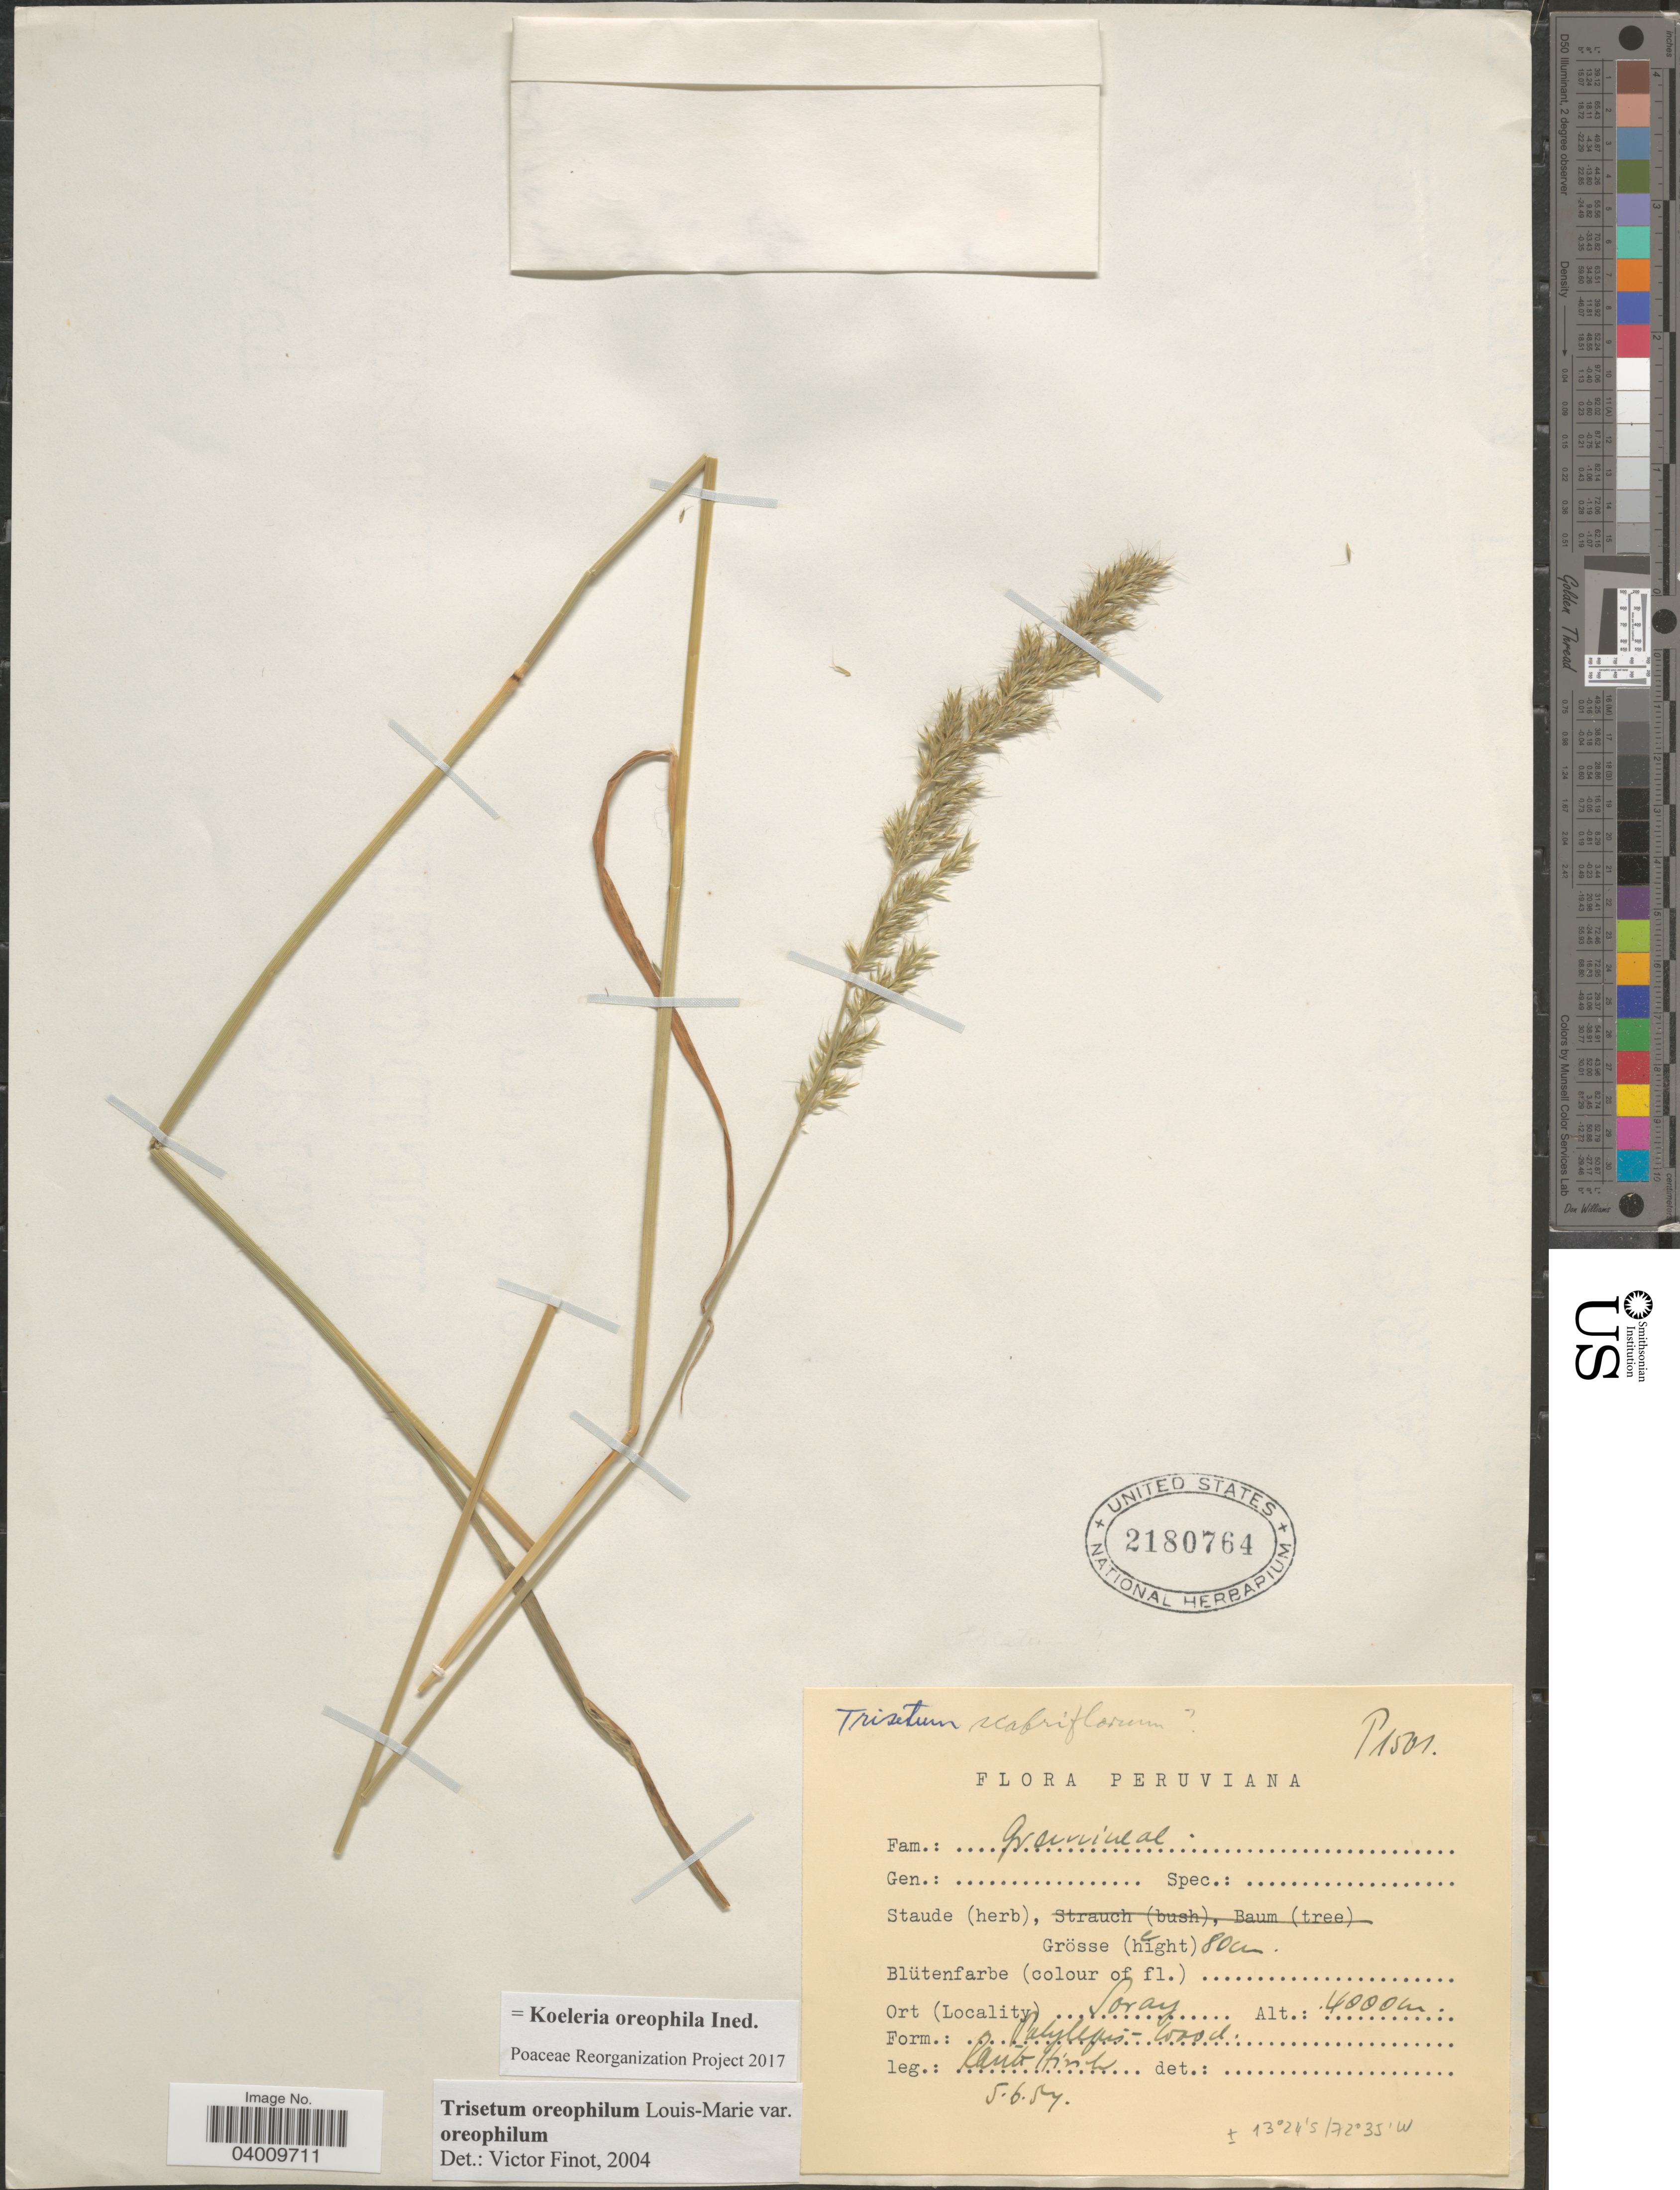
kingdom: Plantae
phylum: Tracheophyta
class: Liliopsida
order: Poales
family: Poaceae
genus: Koeleria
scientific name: Koeleria oreophila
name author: (Louis-Marie) Barberá et al.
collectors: W. Rauh & G. Hirsch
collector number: P1501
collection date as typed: Transcribed d/m/y: 5/6/57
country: Peru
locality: Soray.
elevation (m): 4000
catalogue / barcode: US 2180764